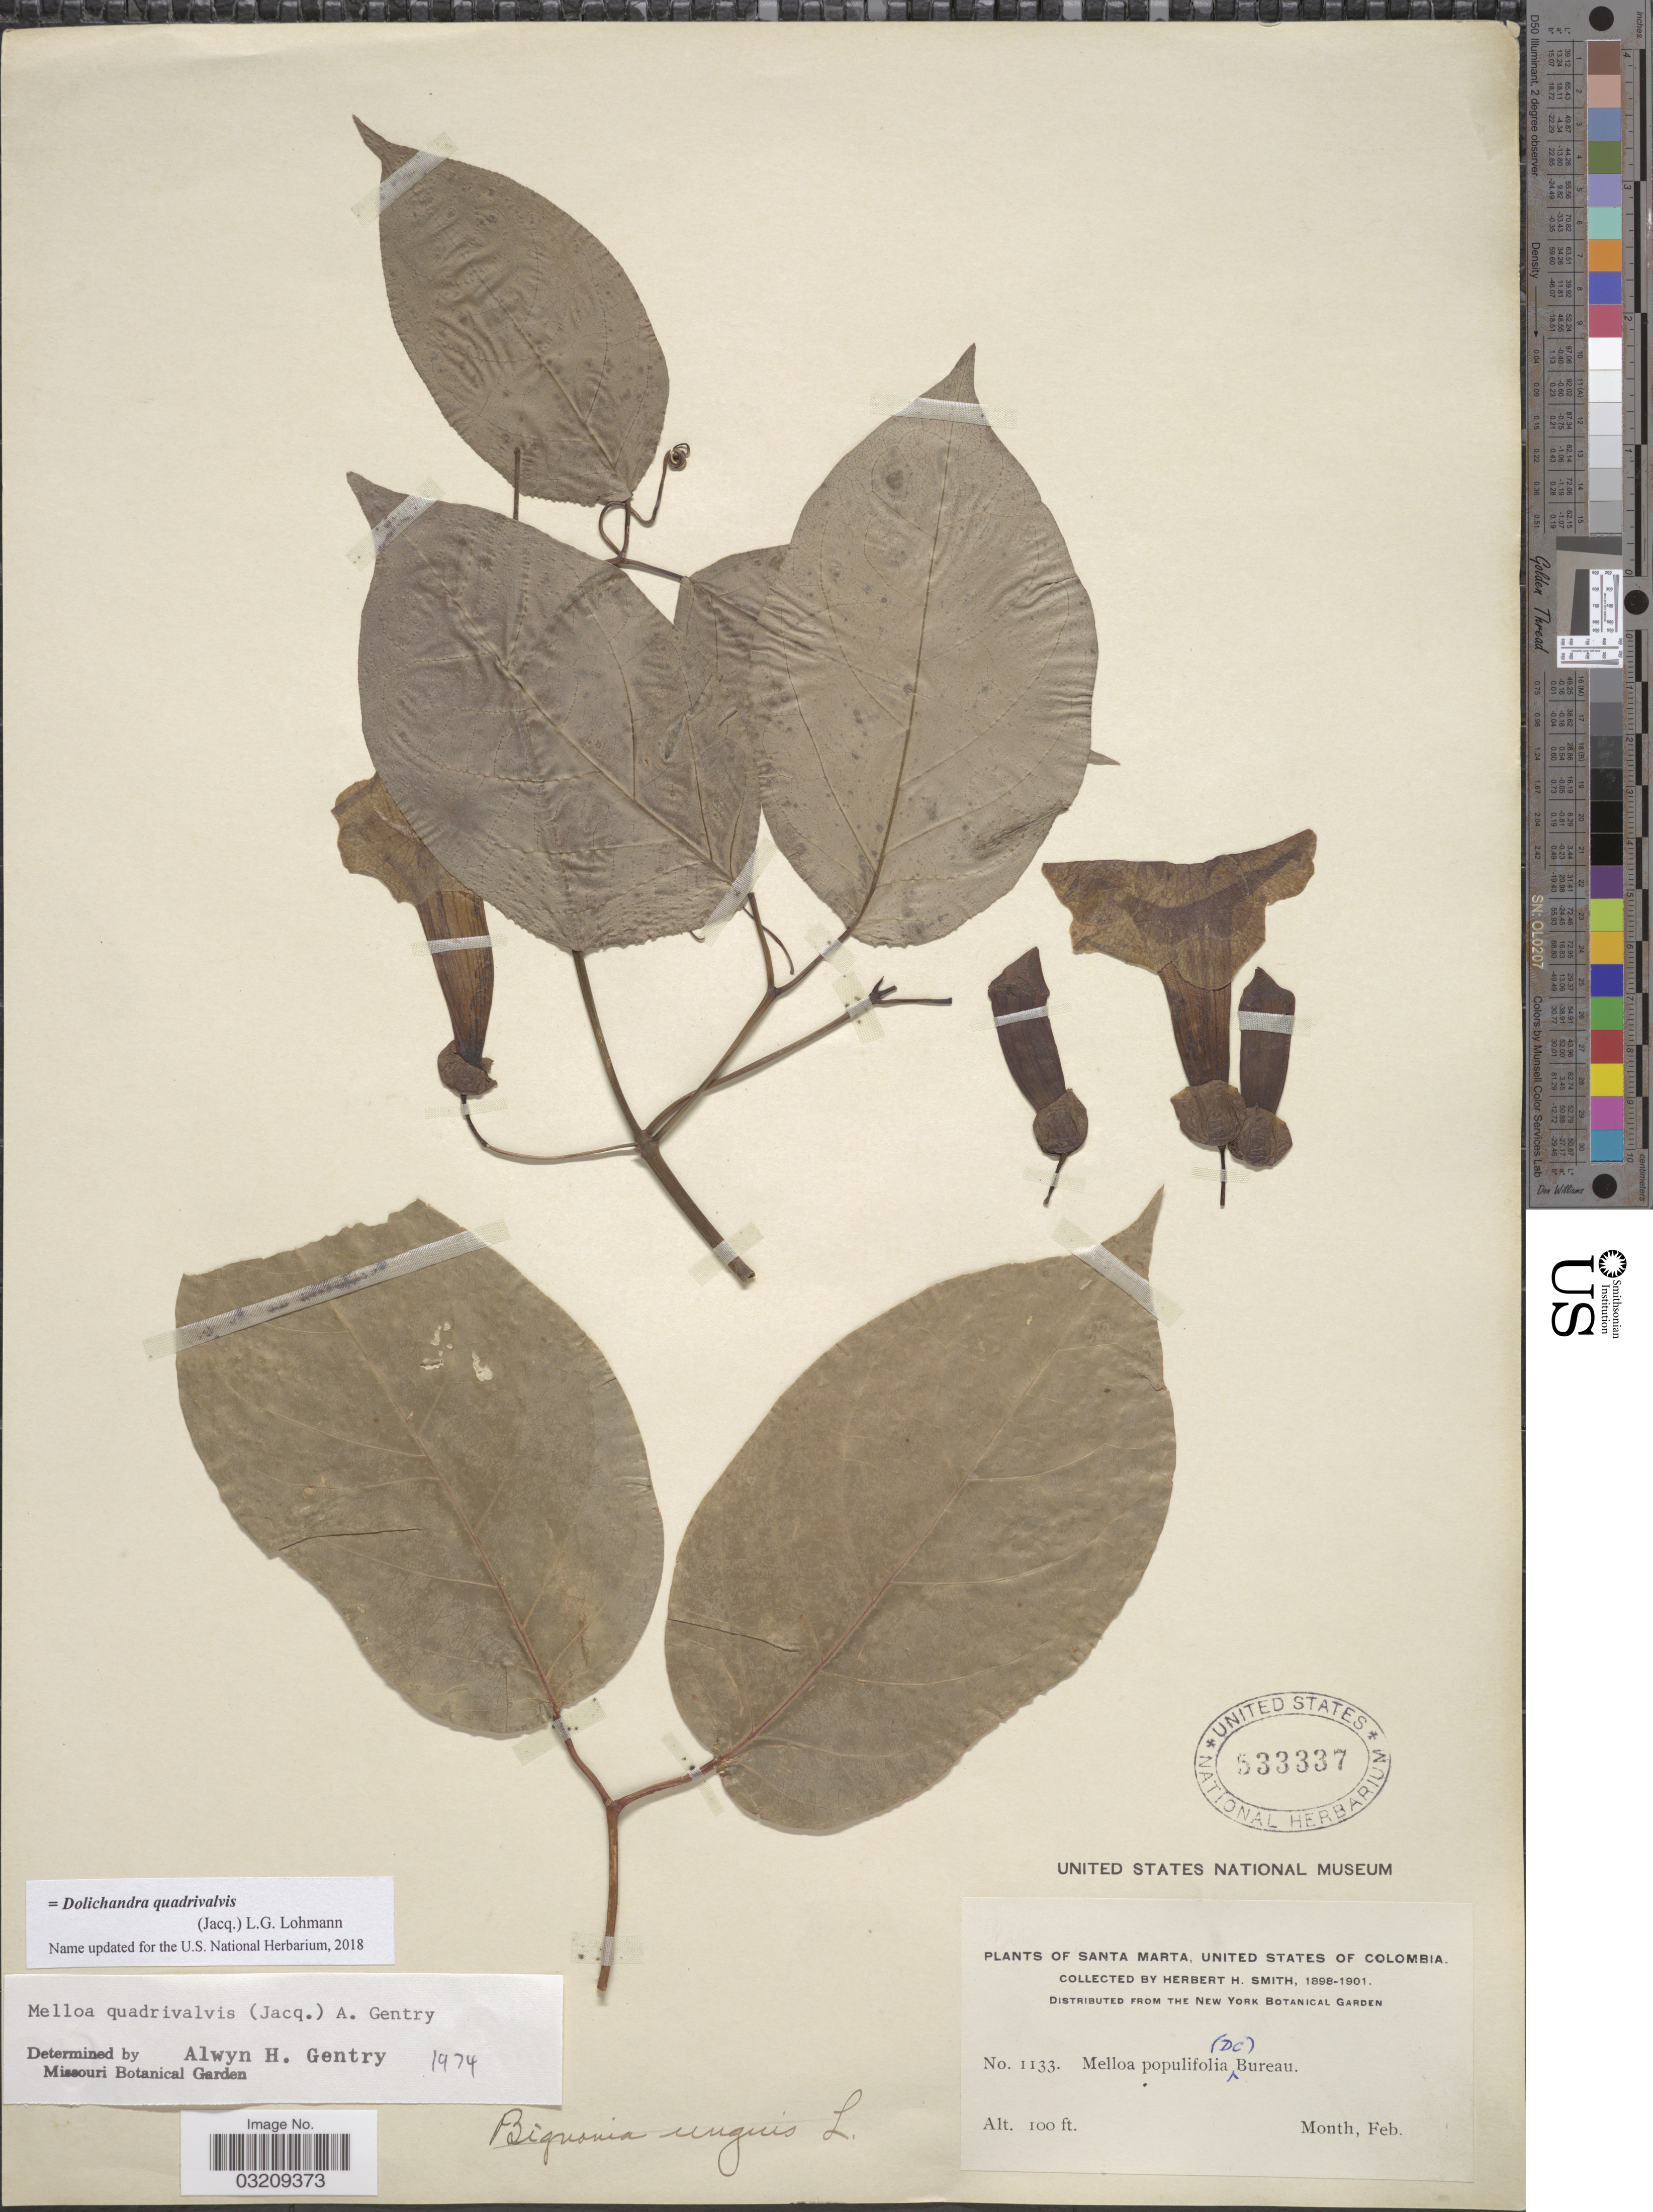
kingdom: Plantae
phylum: Tracheophyta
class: Magnoliopsida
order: Lamiales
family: Bignoniaceae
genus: Dolichandra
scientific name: Dolichandra quadrivalvis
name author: (Jacq.) L.G. Lohmann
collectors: Herbert H. Smith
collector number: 1133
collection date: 1898-02/1901-02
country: Colombia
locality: Santa Marta, United States of Colombia.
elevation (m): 30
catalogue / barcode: US 533337